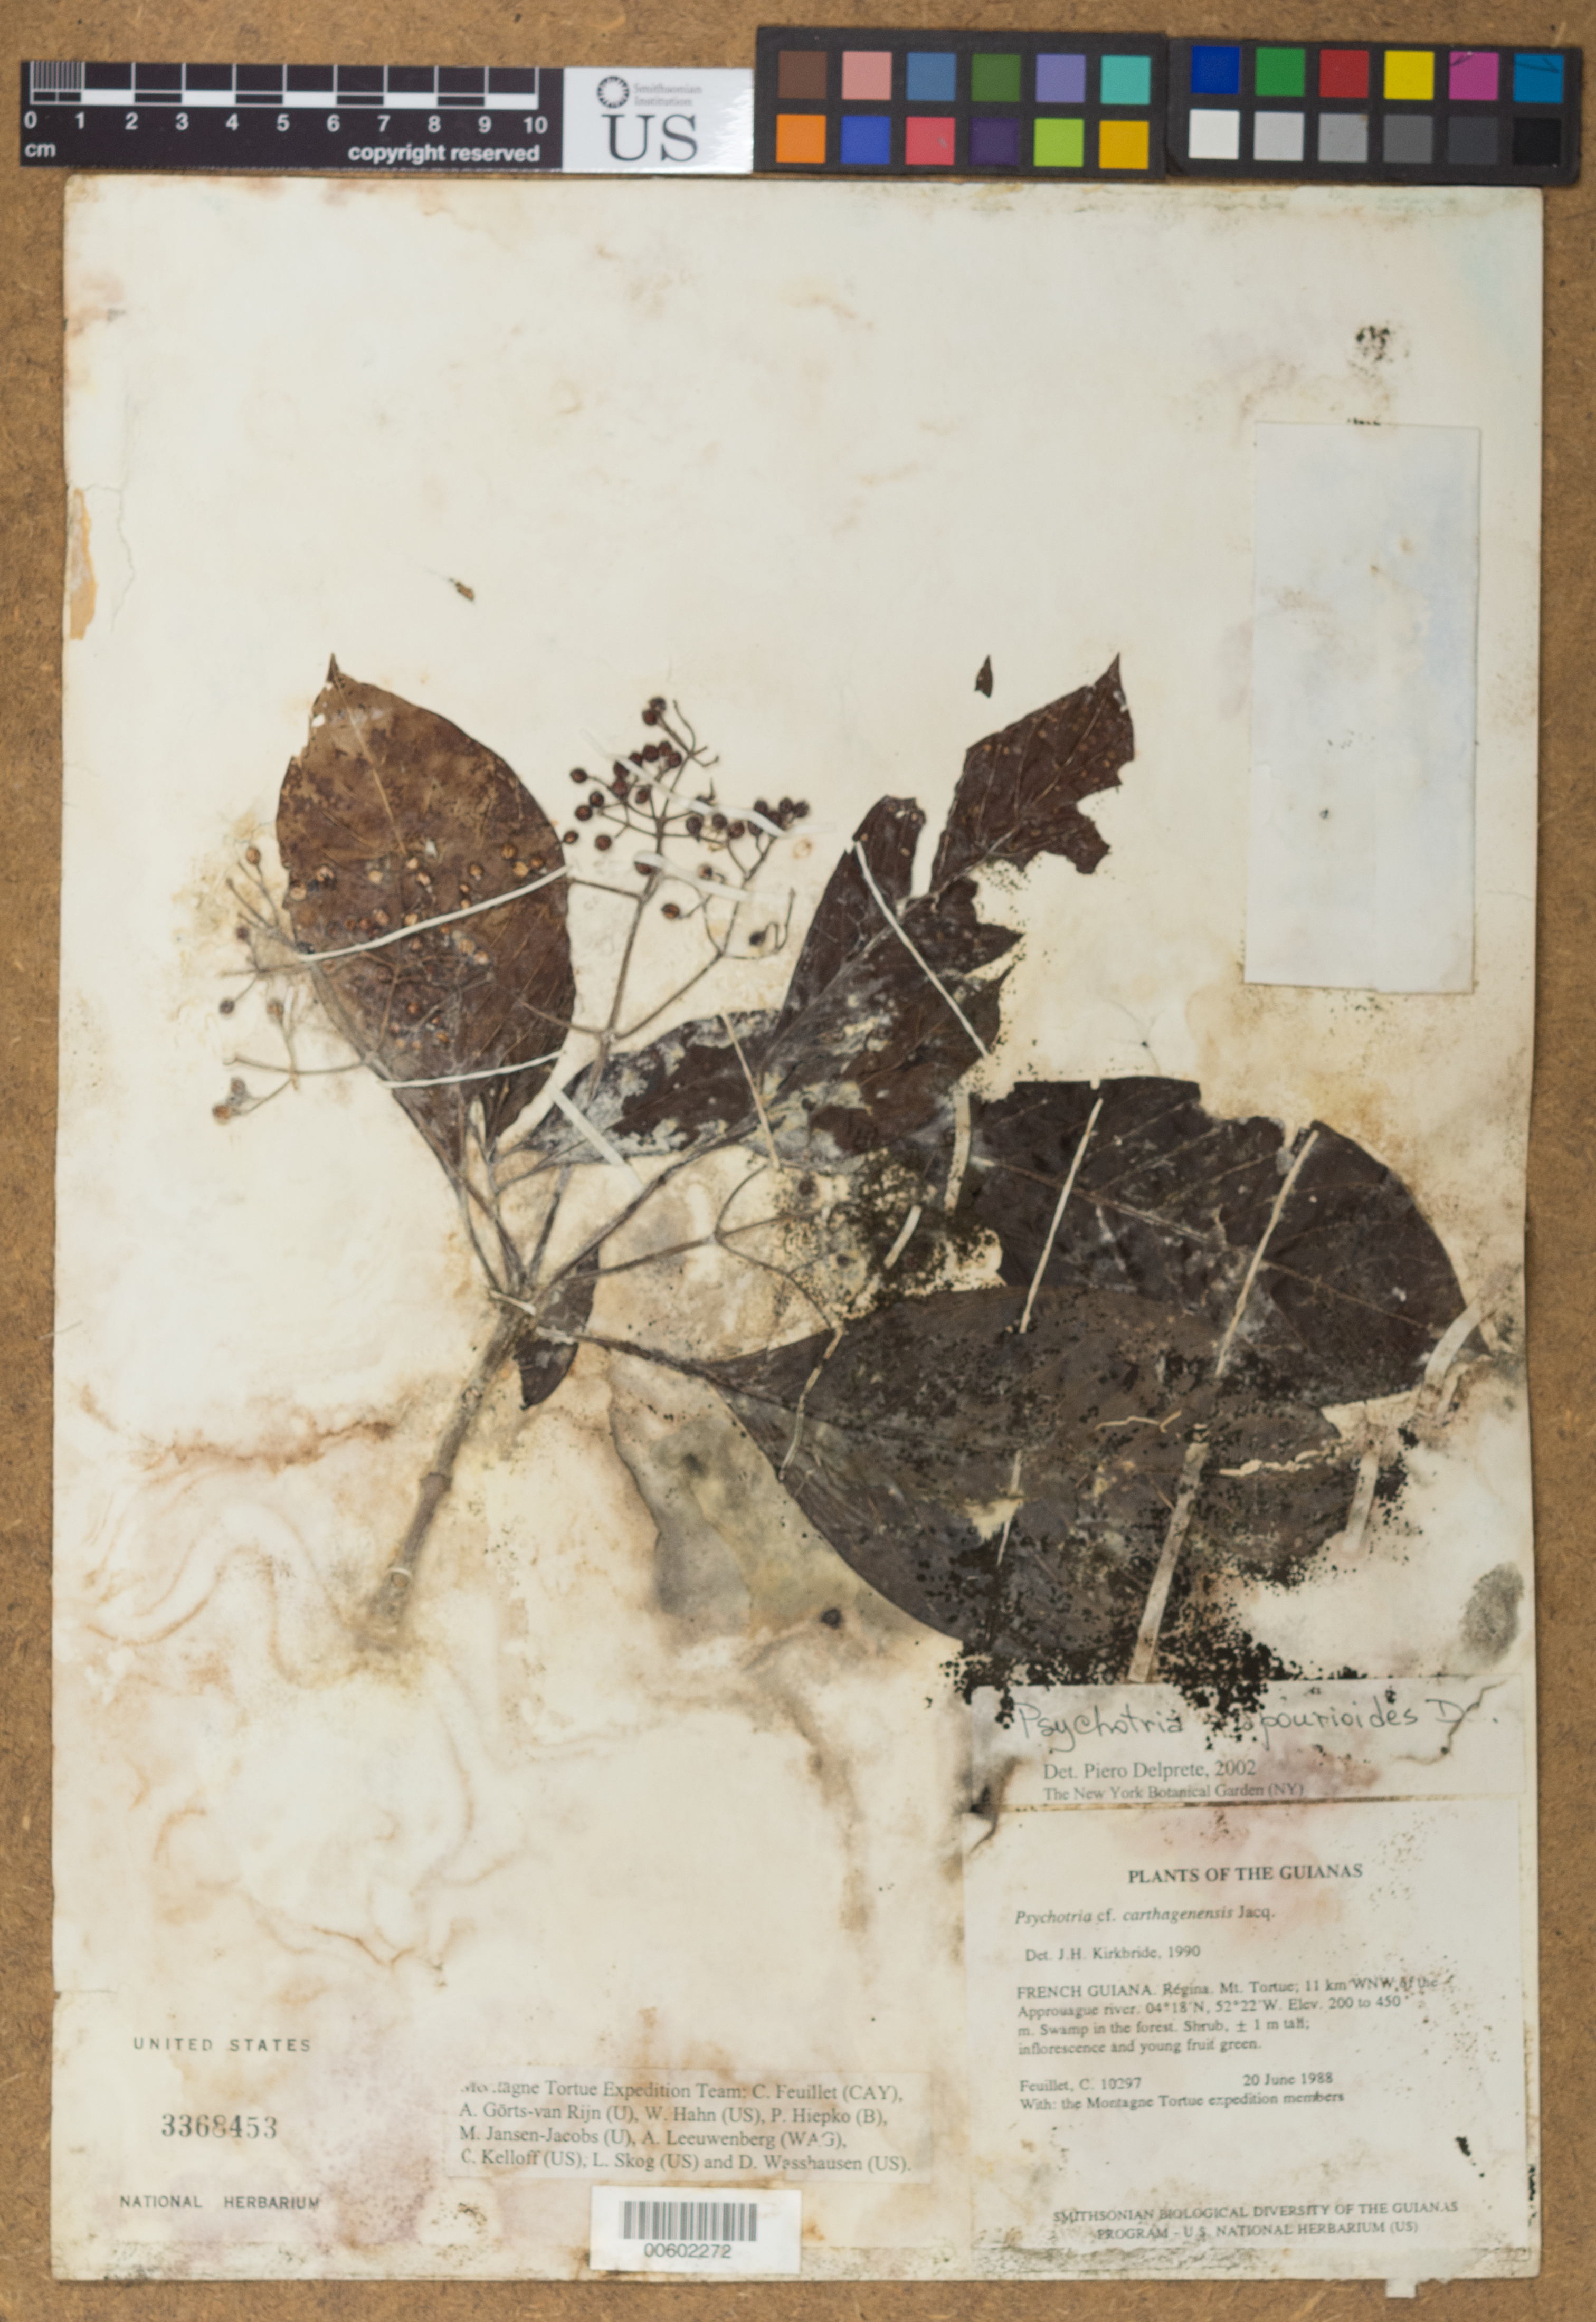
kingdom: Plantae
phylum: Tracheophyta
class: Magnoliopsida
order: Gentianales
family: Rubiaceae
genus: Psychotria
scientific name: Psychotria mapourioides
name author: DC.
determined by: Delprete, P. G., Herb. de Guyane Cay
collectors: C. Feuillet & Montagne Torte Exped. members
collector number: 10297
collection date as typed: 20 June 1988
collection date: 1988-06-20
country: French Guiana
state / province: Cayenne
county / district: Regina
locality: Mt. Tortue; 11 km WNW of the Approuague river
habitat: Swamp in the forest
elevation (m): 200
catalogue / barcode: US 3368453